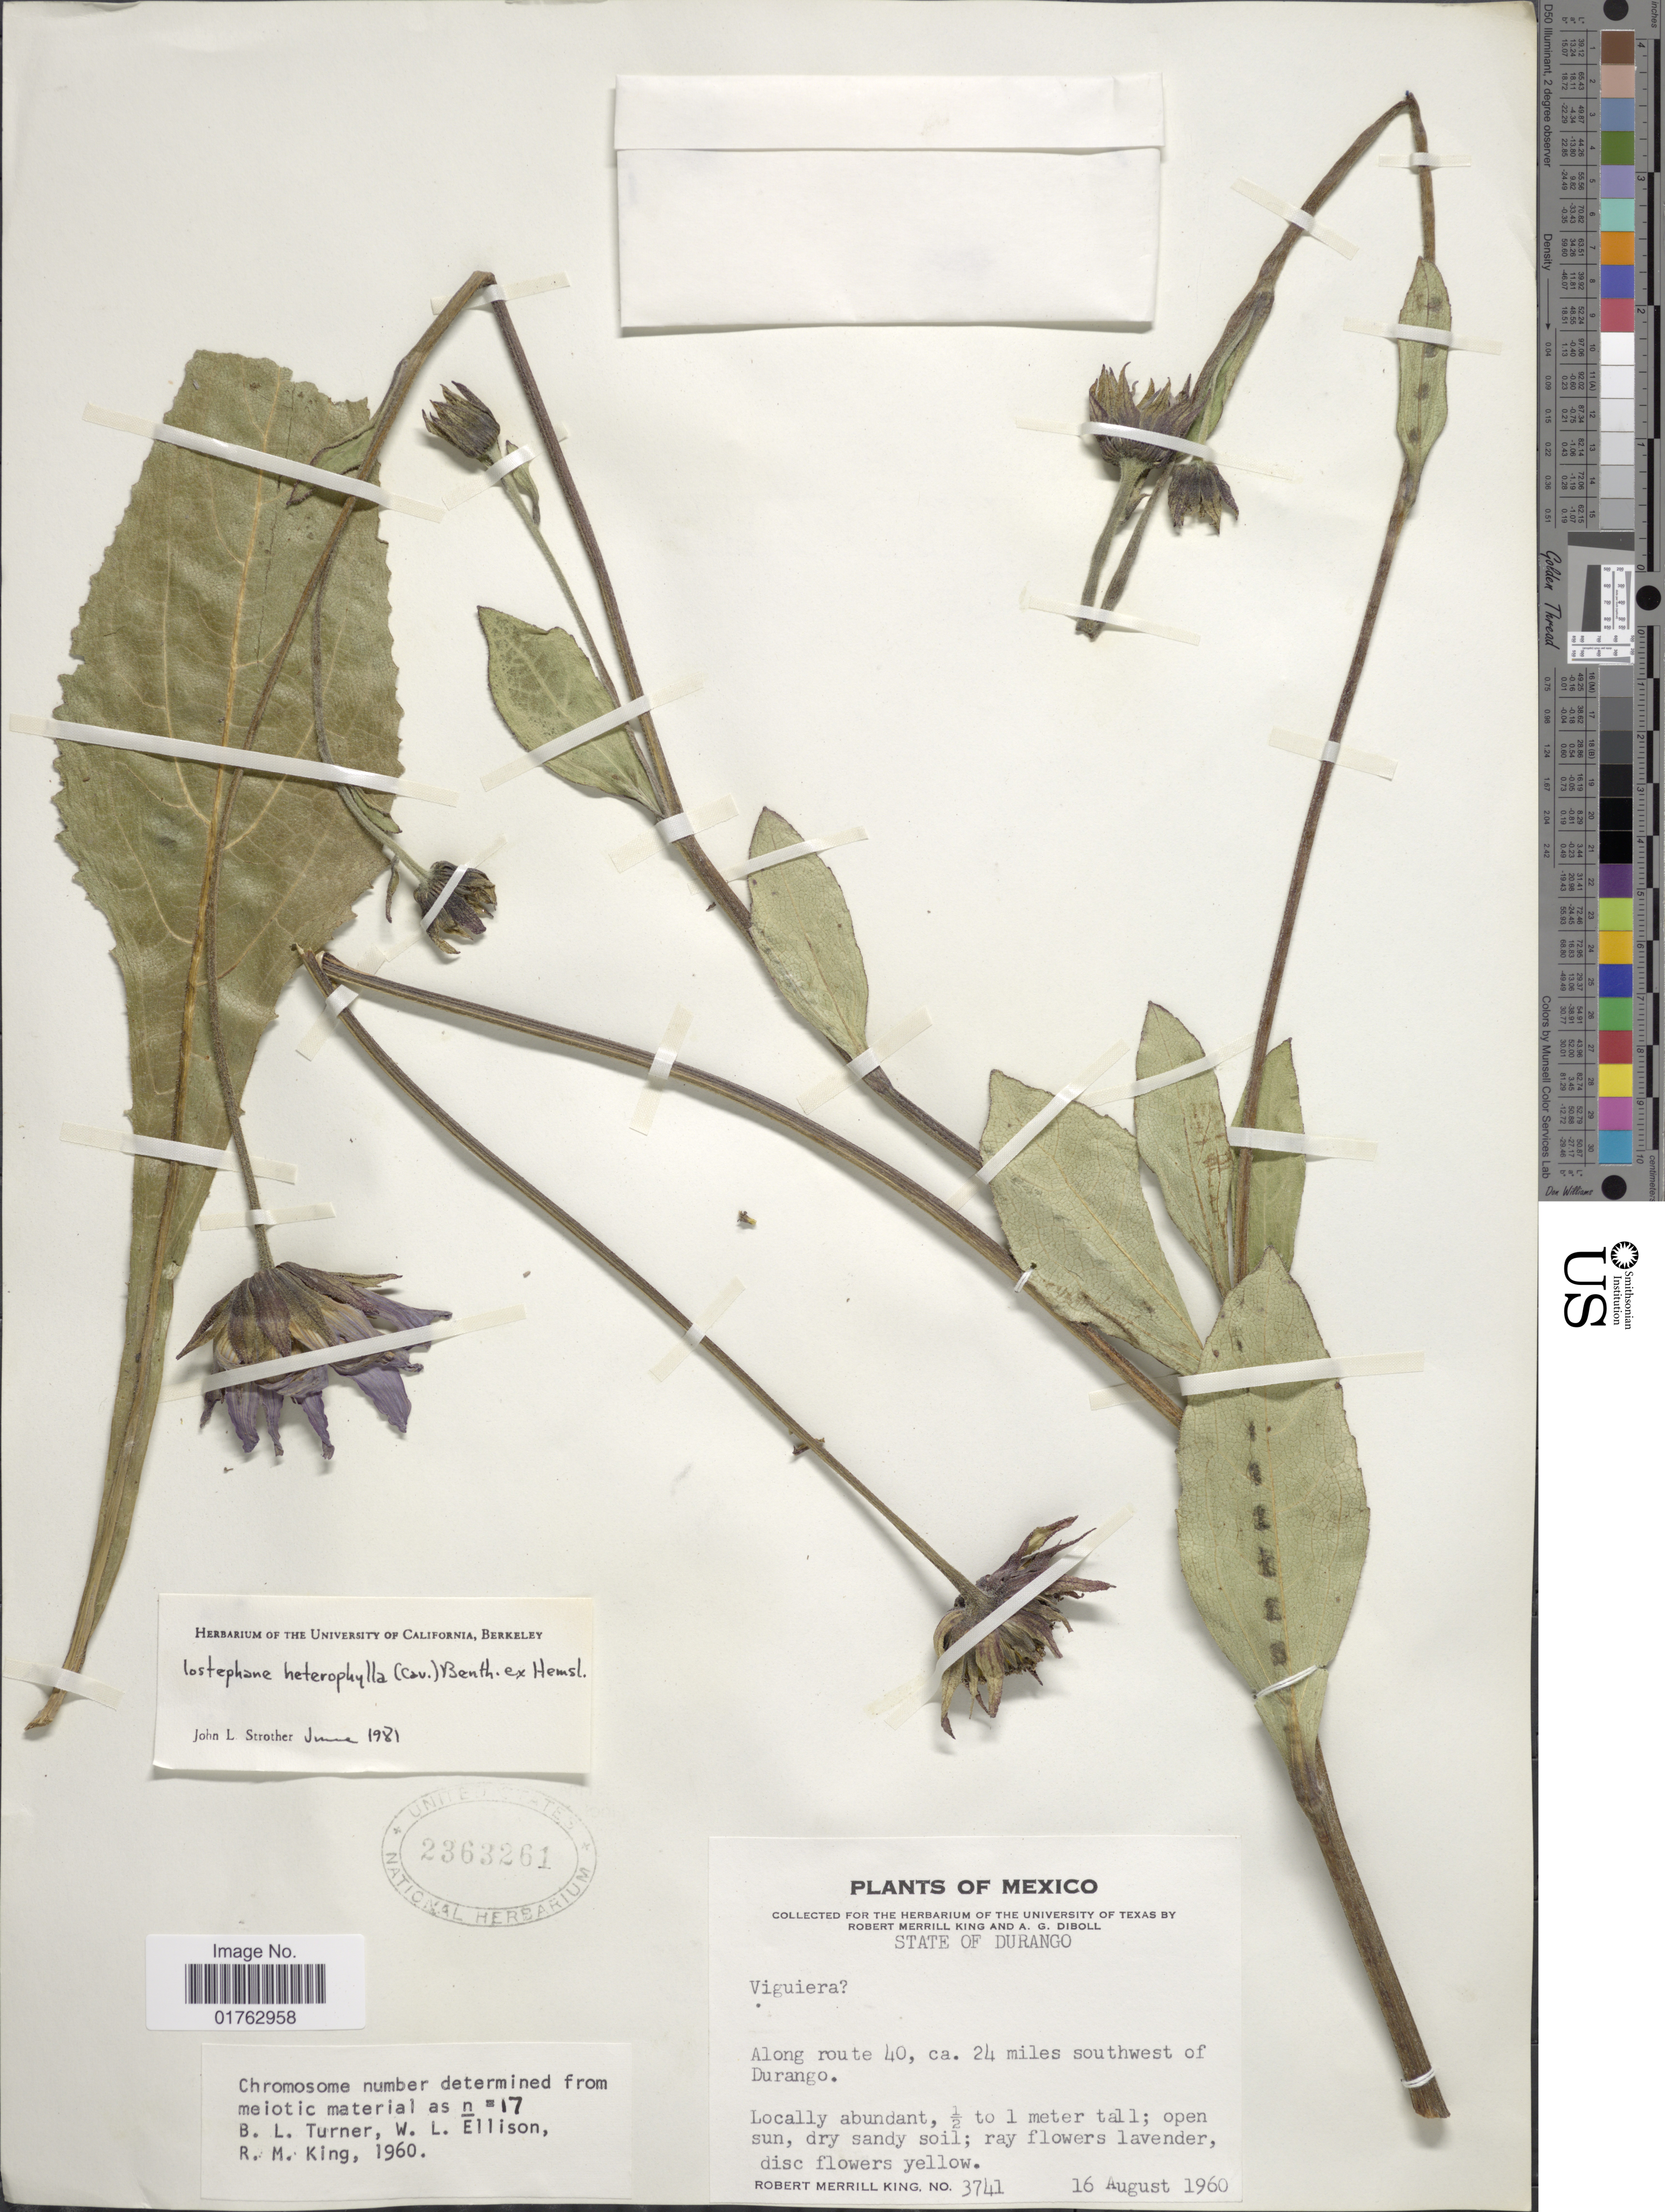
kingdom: Plantae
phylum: Tracheophyta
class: Magnoliopsida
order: Asterales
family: Asteraceae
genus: Iostephane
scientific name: Iostephane heterophylla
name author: (Cav.) Benth. ex Hemsl.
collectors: R. M. King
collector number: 3741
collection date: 1960-08-16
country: Mexico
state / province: Durango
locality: Along route 40, ca. 24 miles southwest of Durango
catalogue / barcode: US 2363261